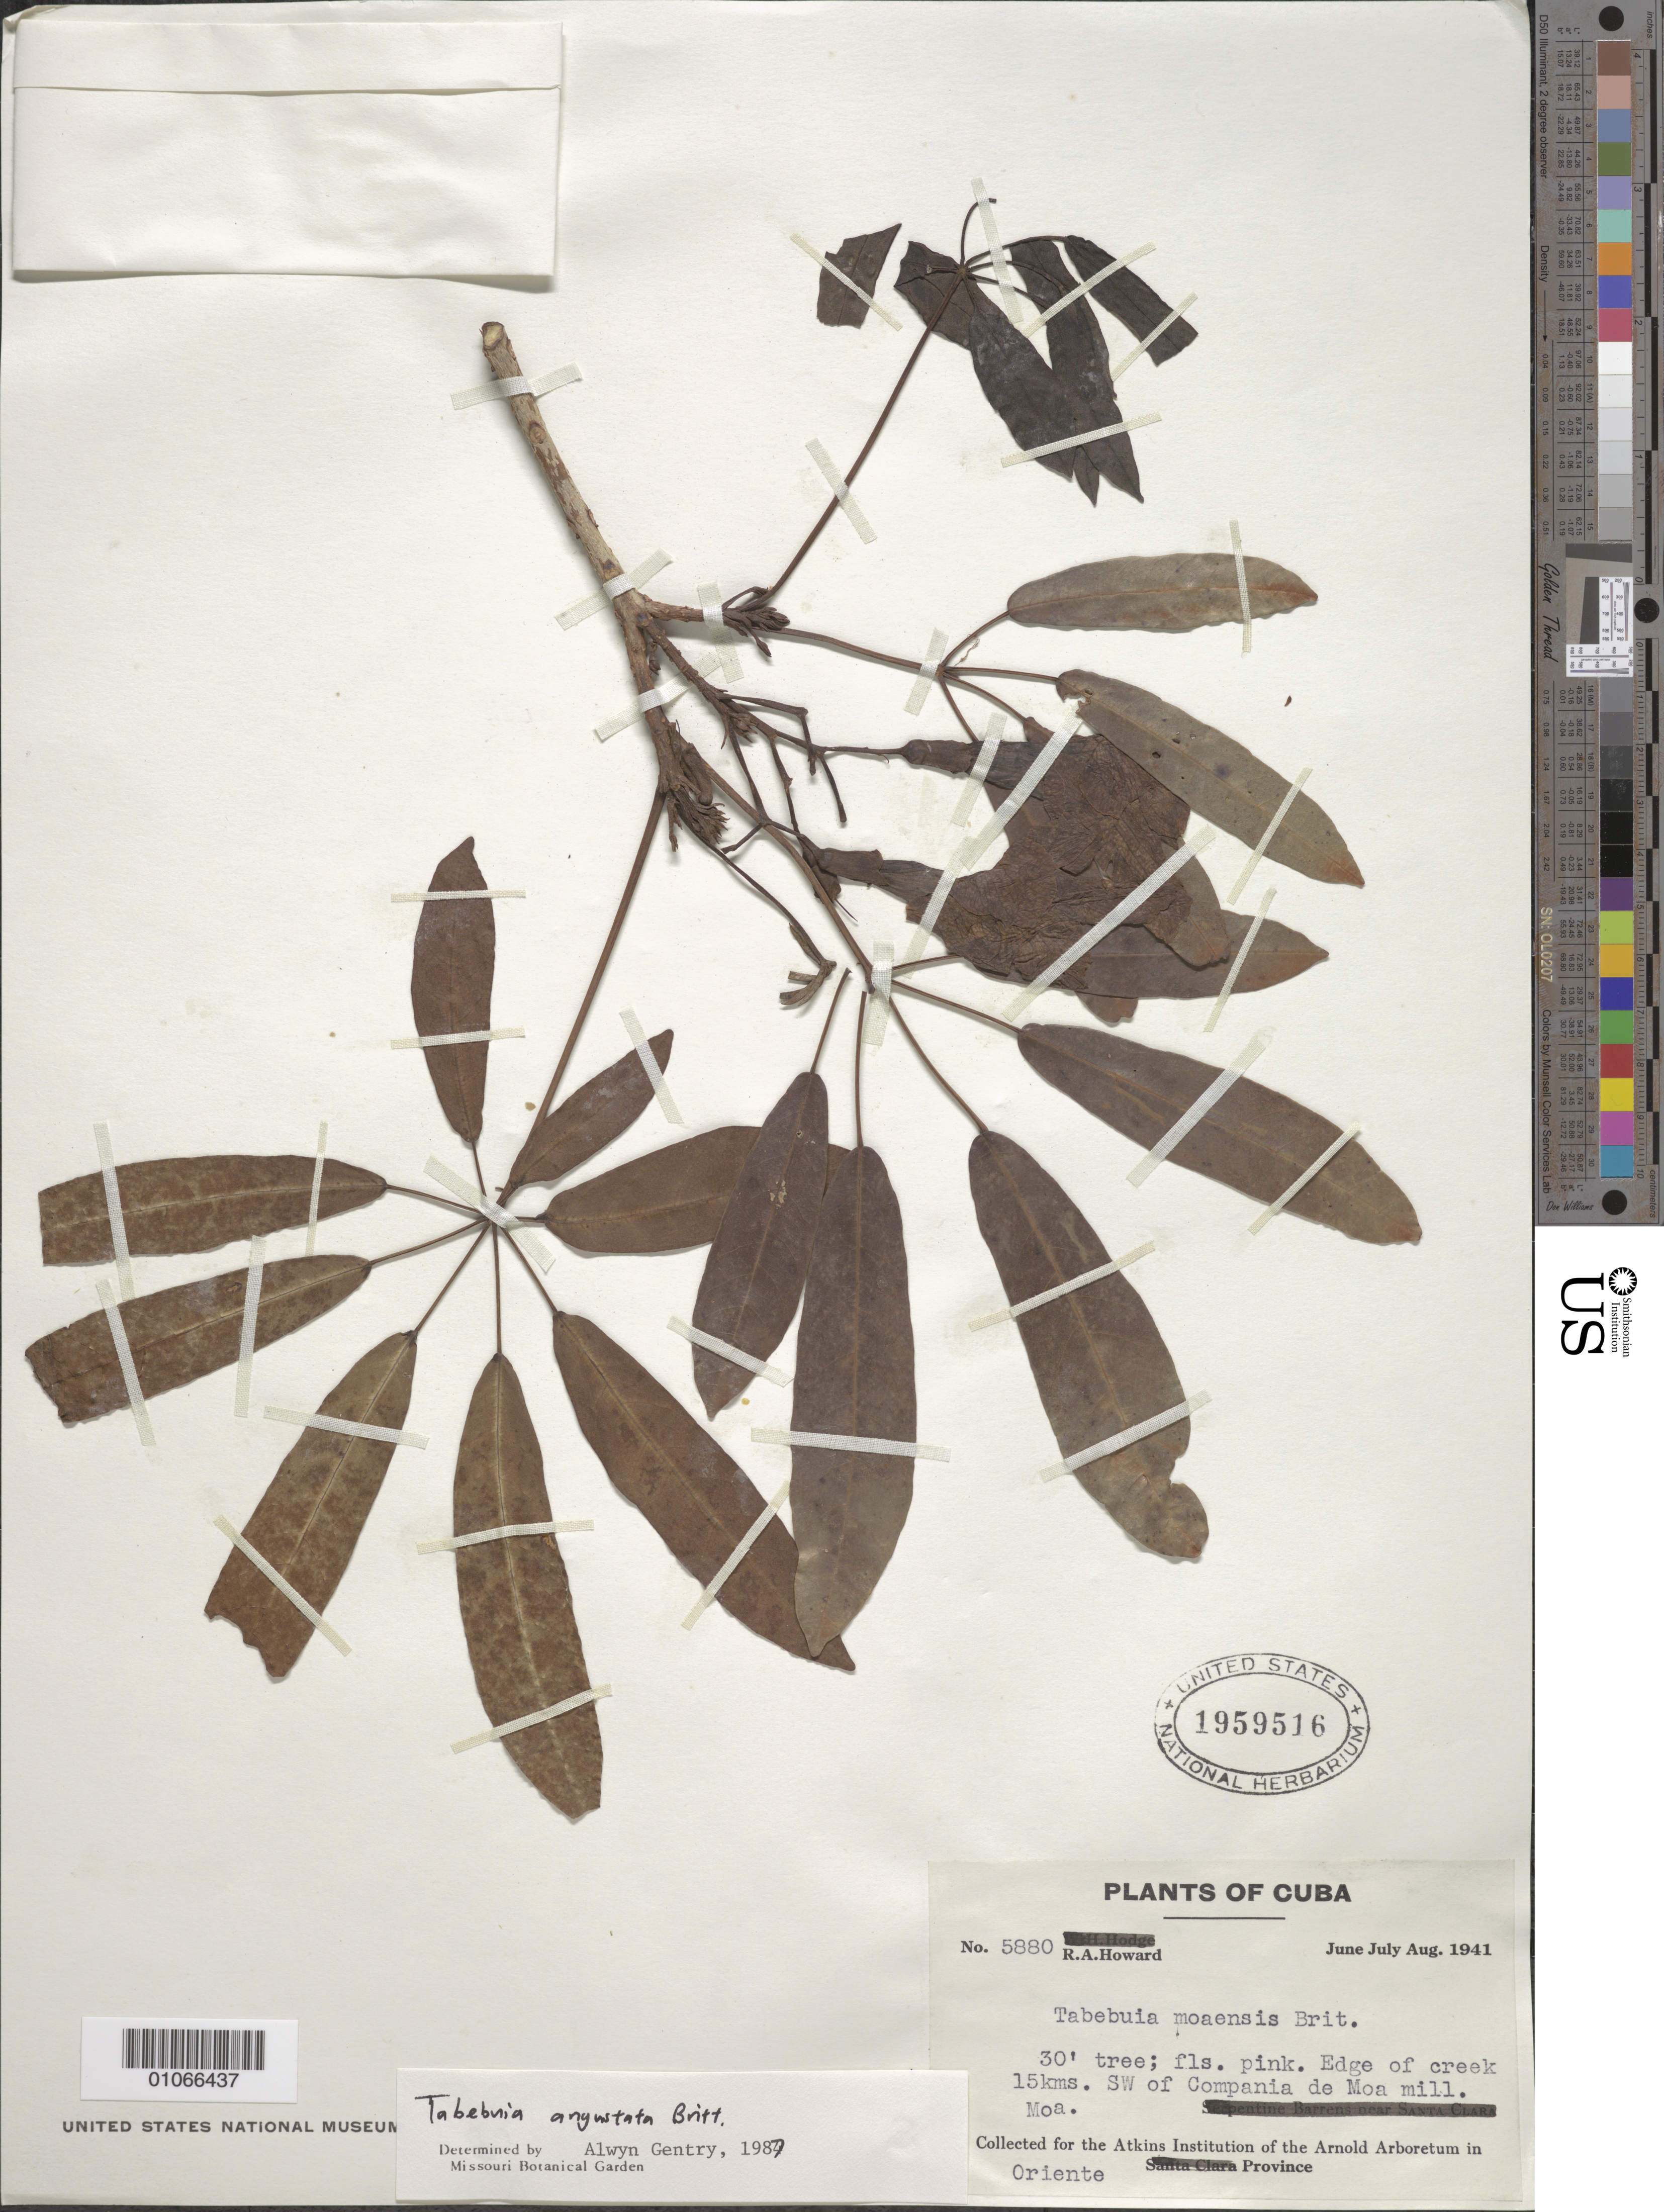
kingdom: Plantae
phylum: Tracheophyta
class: Magnoliopsida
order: Lamiales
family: Bignoniaceae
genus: Tabebuia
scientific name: Tabebuia angustata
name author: Britton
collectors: R. A. Howard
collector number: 5880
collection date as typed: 01 Jun 1941 to 31 Aug 1941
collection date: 1941-06-01/1941-08-31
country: Cuba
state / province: Holguín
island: Cuba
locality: Edge of creek 15 kms southwest of Compania de Moa mill Moa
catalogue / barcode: US 1959516